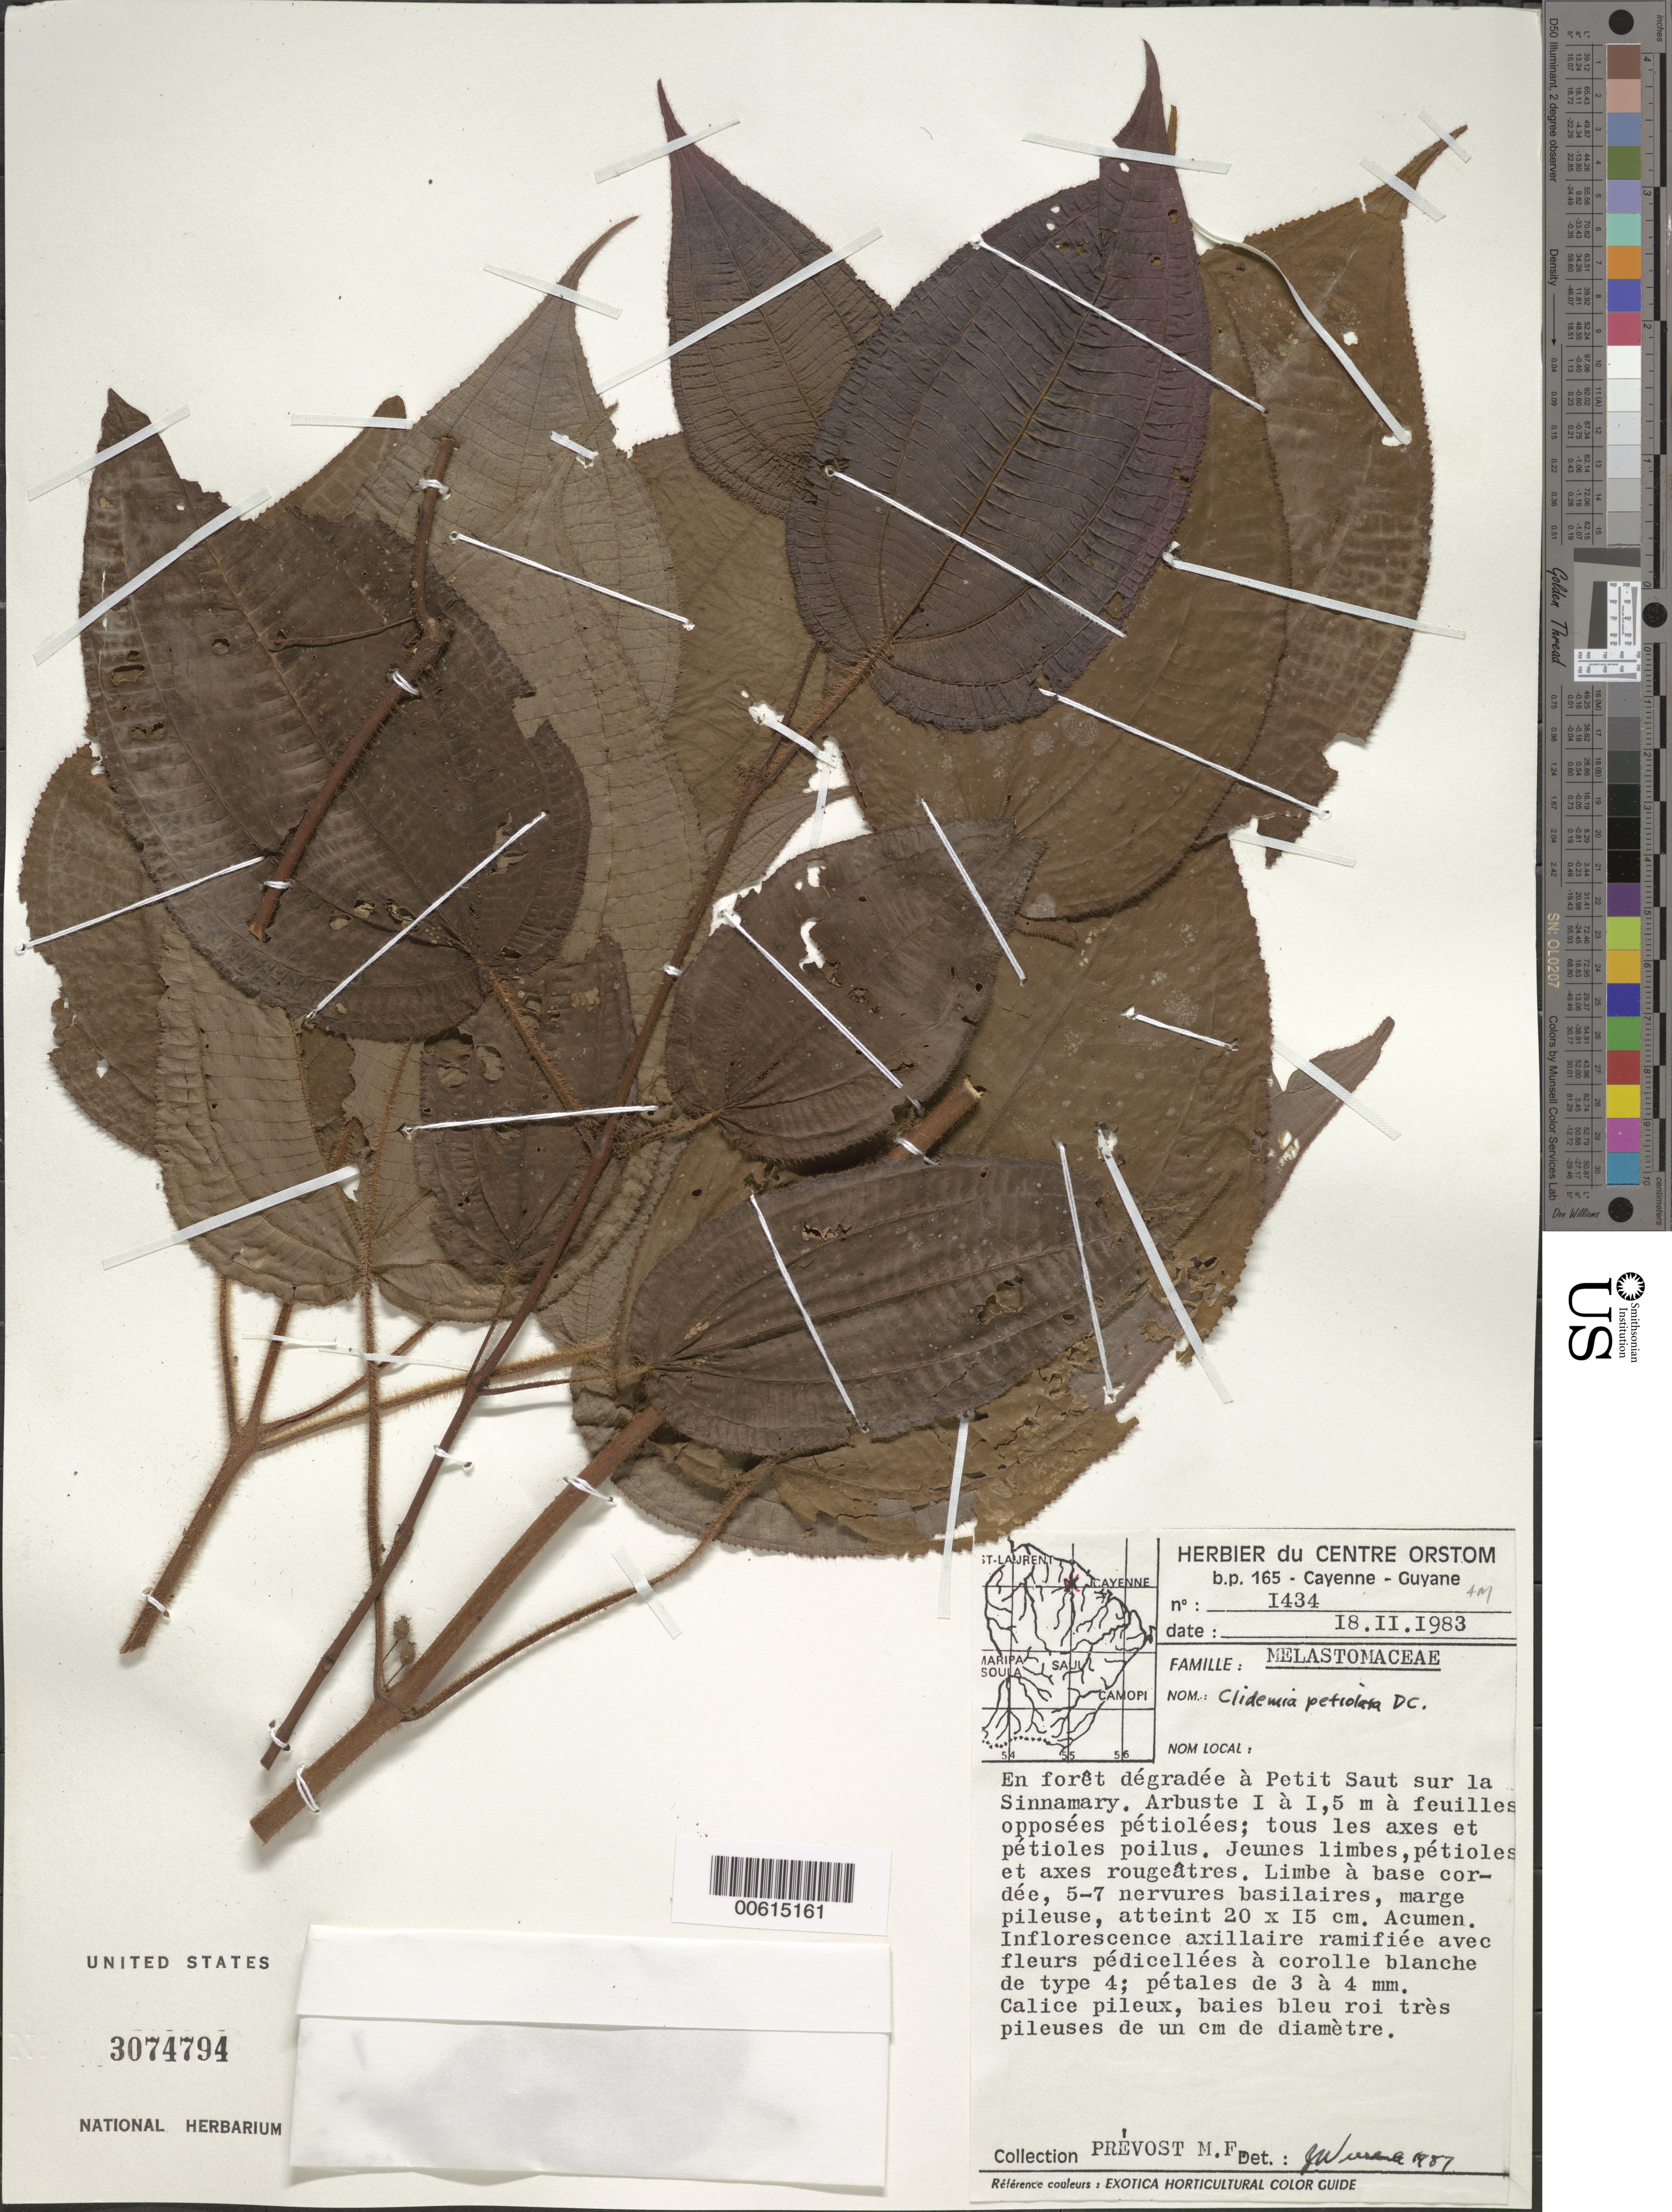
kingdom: Plantae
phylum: Tracheophyta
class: Magnoliopsida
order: Myrtales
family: Melastomataceae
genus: Clidemia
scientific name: Clidemia petiolata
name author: DC.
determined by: Wurdack, John J., (US), US (UNITED STATES)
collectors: M.-F. Prévost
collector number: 1434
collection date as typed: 18-Feb-83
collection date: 1983-02-18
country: French Guiana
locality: Petit Saut sur la Sinnamary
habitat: Foret degradee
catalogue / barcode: US 3074794